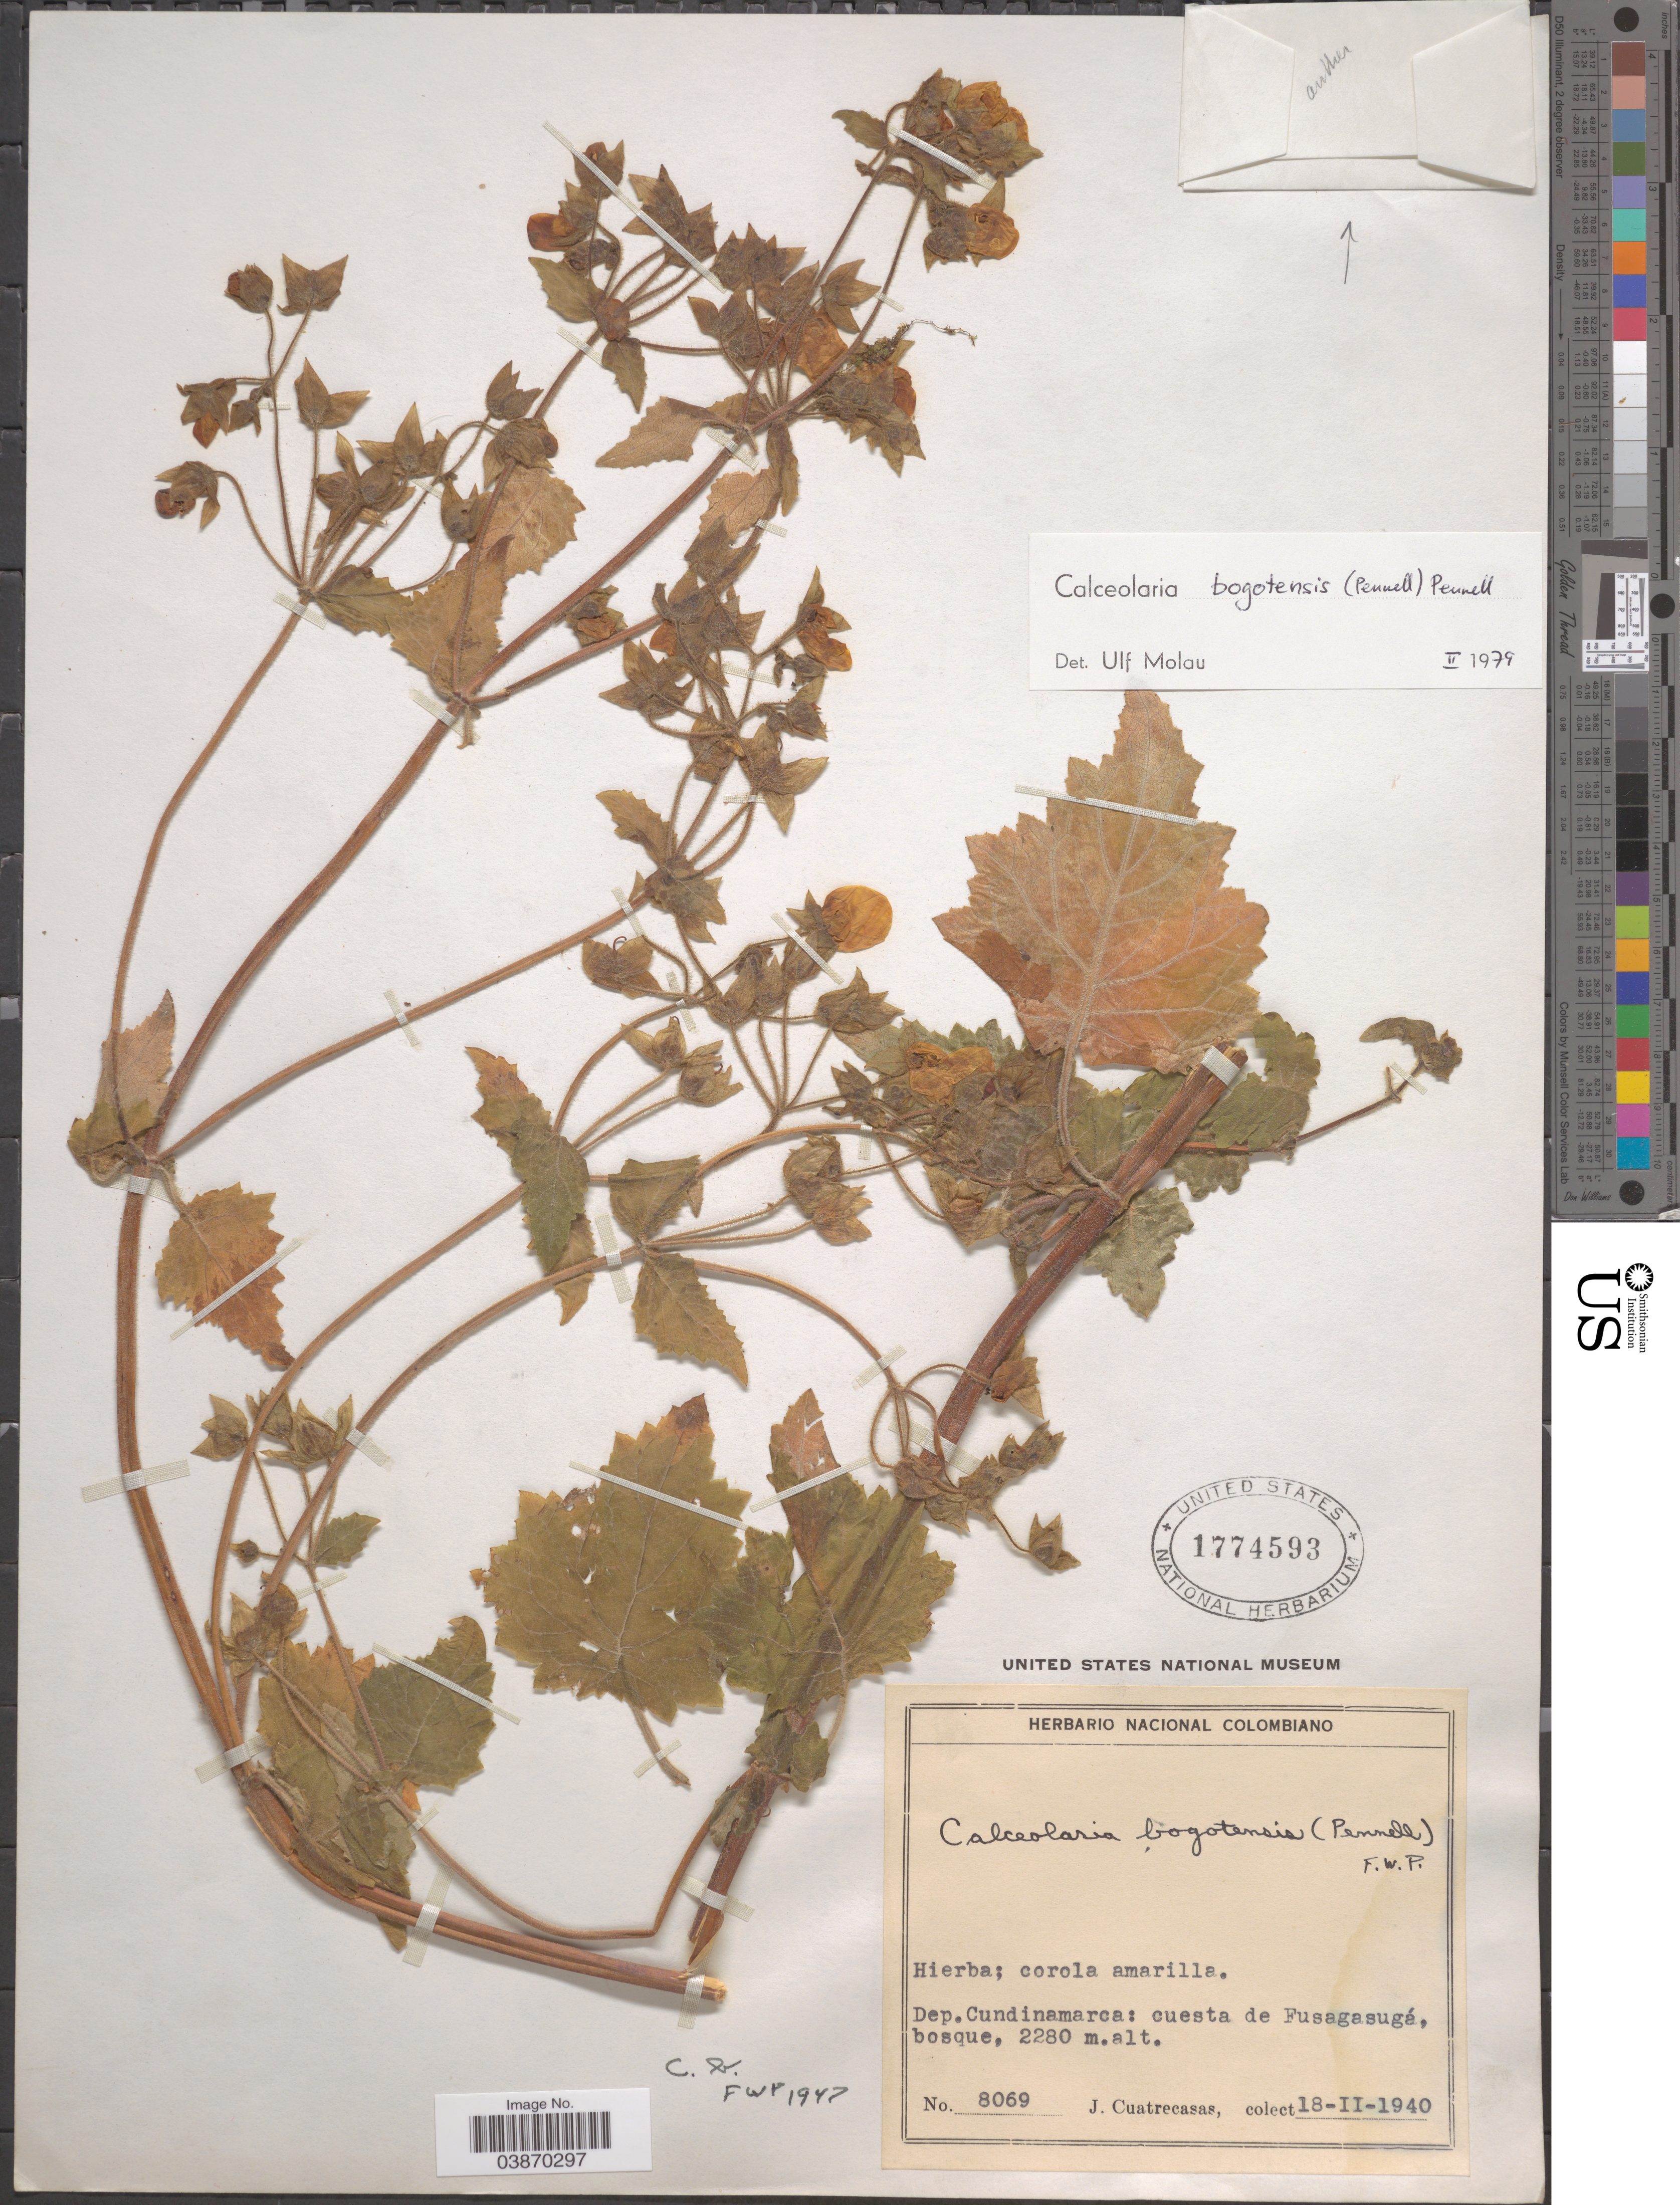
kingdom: Plantae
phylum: Tracheophyta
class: Magnoliopsida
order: Lamiales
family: Calceolariaceae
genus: Calceolaria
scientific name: Calceolaria bogotensis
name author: (Pennell) Pennell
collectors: J. Cuatrecasas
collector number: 8069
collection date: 1940-02-18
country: Colombia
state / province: Cundinamarca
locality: Dep. Cundinamarca: cuesta de Fusagasugá.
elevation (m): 2280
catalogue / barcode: US 1774593